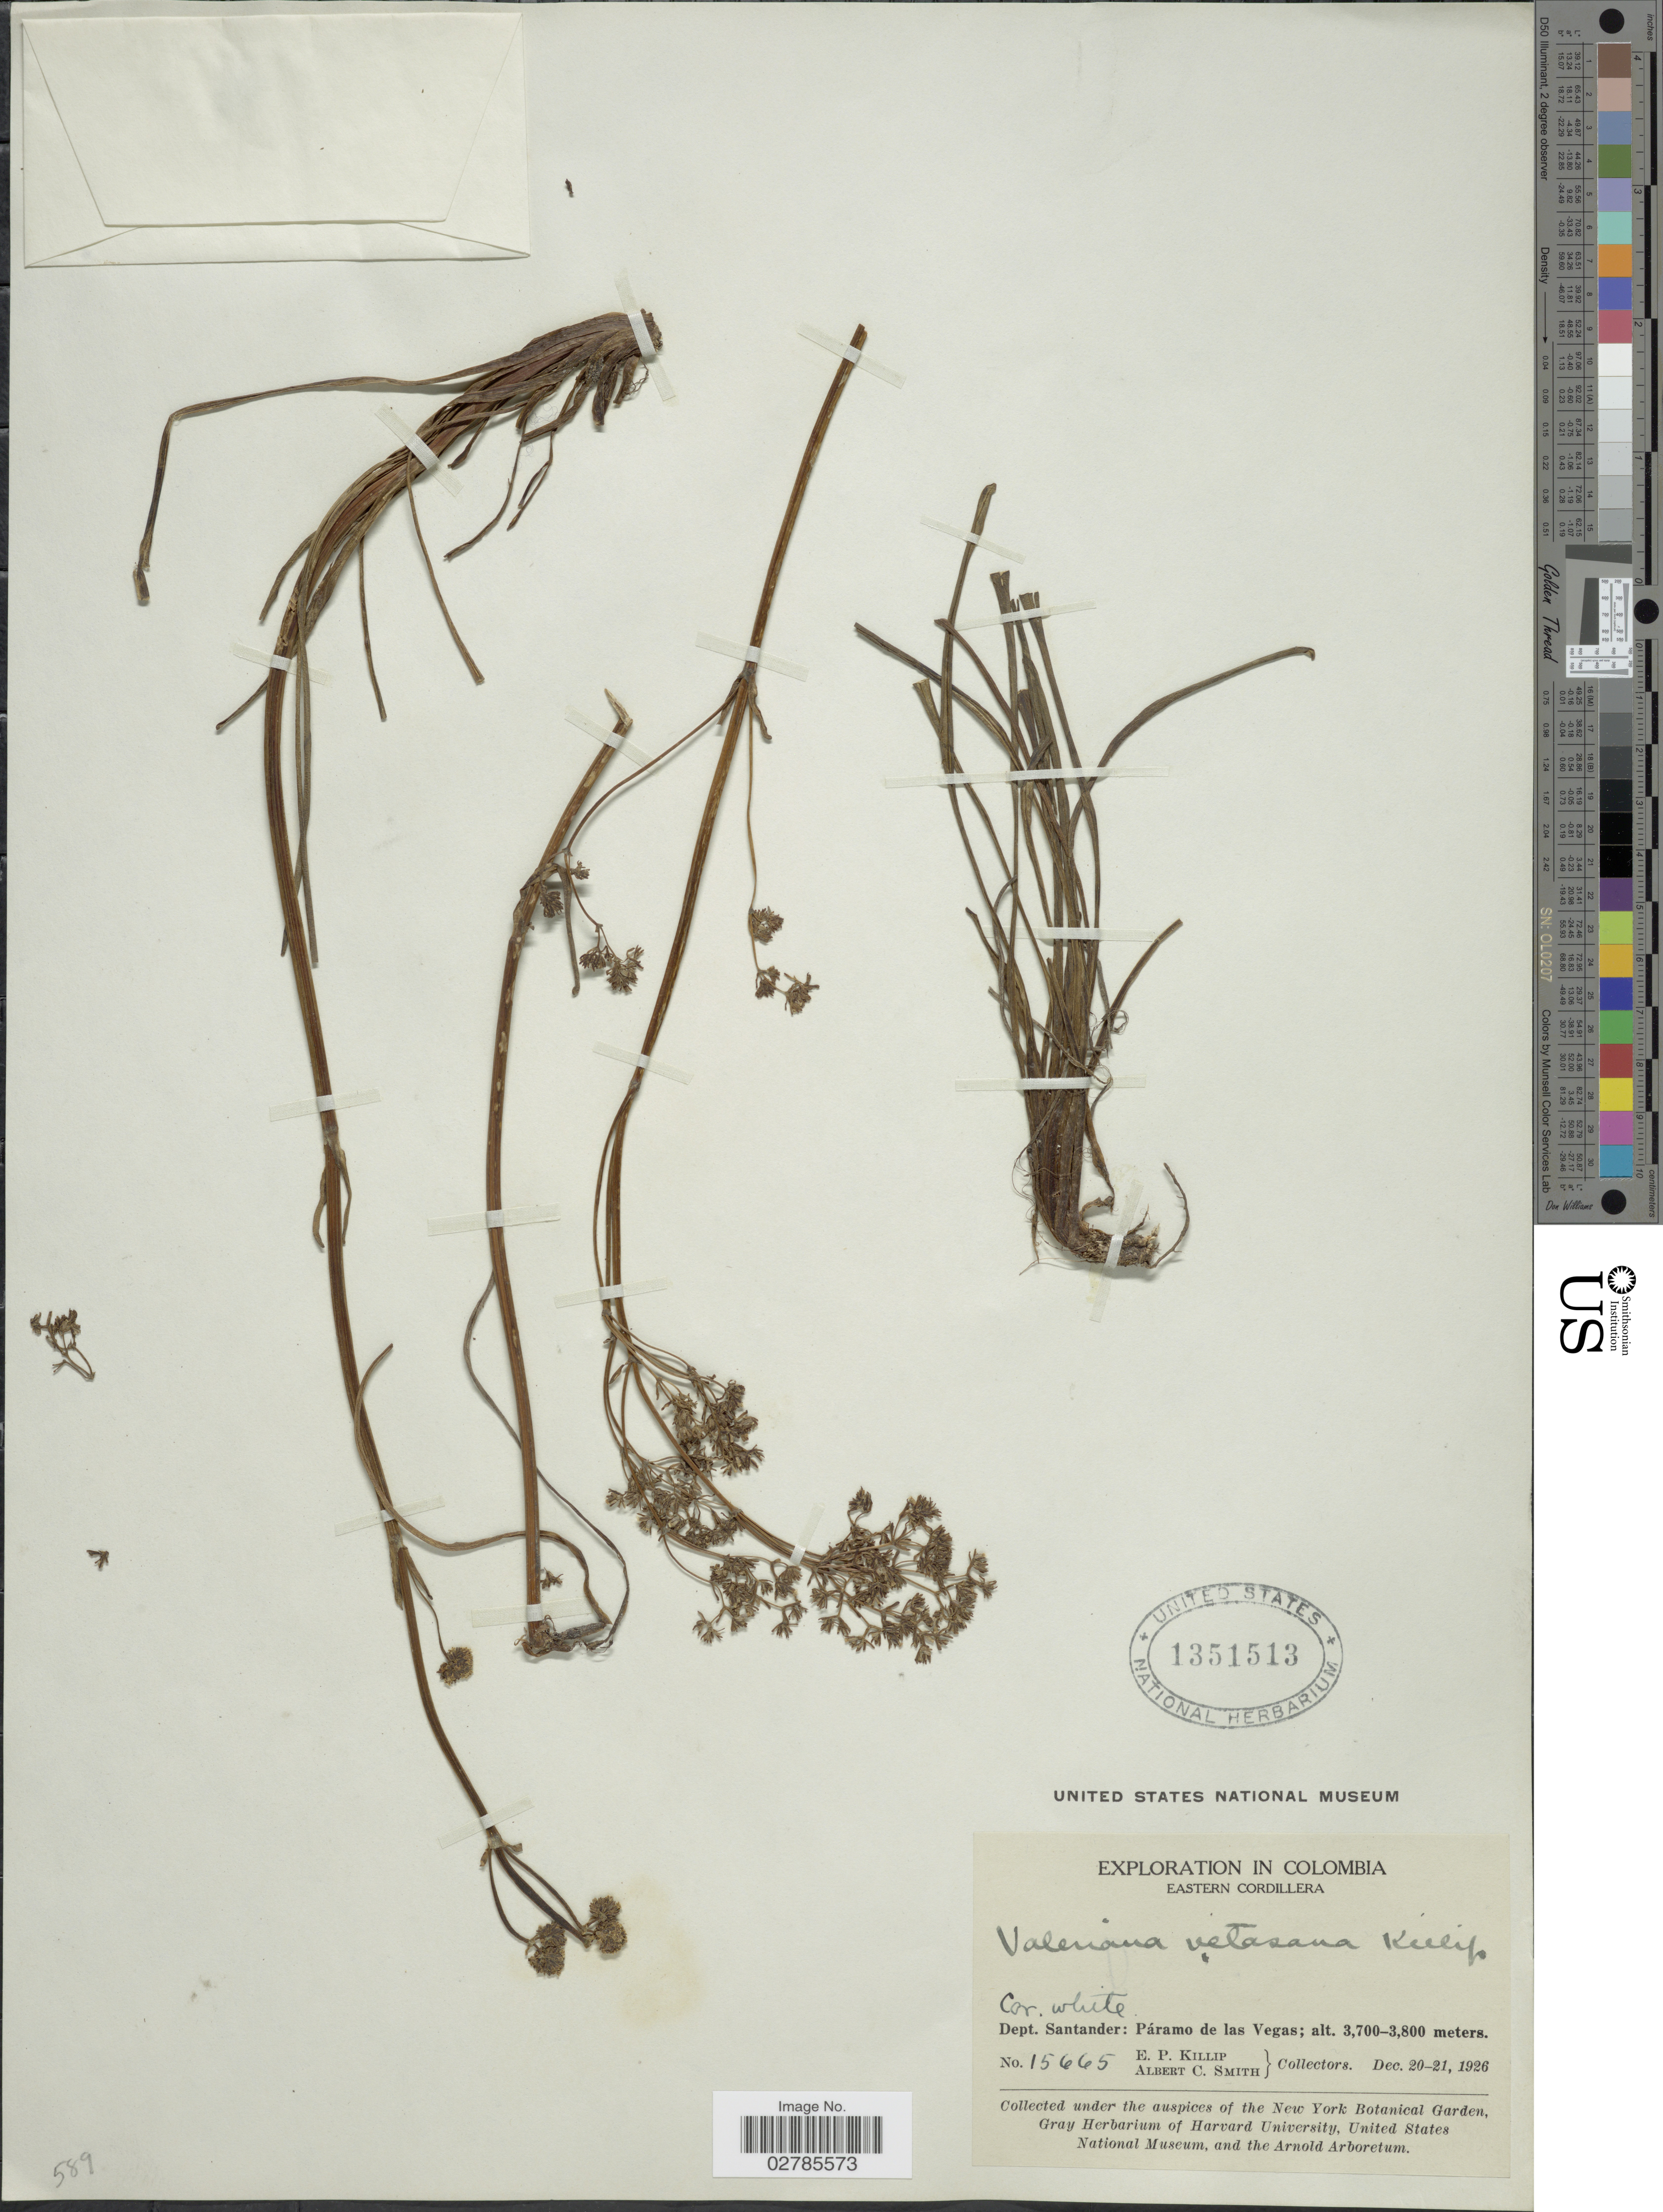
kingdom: Plantae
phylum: Tracheophyta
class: Magnoliopsida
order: Dipsacales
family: Caprifoliaceae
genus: Valeriana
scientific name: Valeriana vetasana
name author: Killip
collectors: E. P. Killip & A. C. Smith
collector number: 15665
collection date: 1926-12-20/1926-12-21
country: Colombia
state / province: Santander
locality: Eastern Cordillera, Dept. Santander: Páramo de las Vegas.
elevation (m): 3700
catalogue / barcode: US 1351513